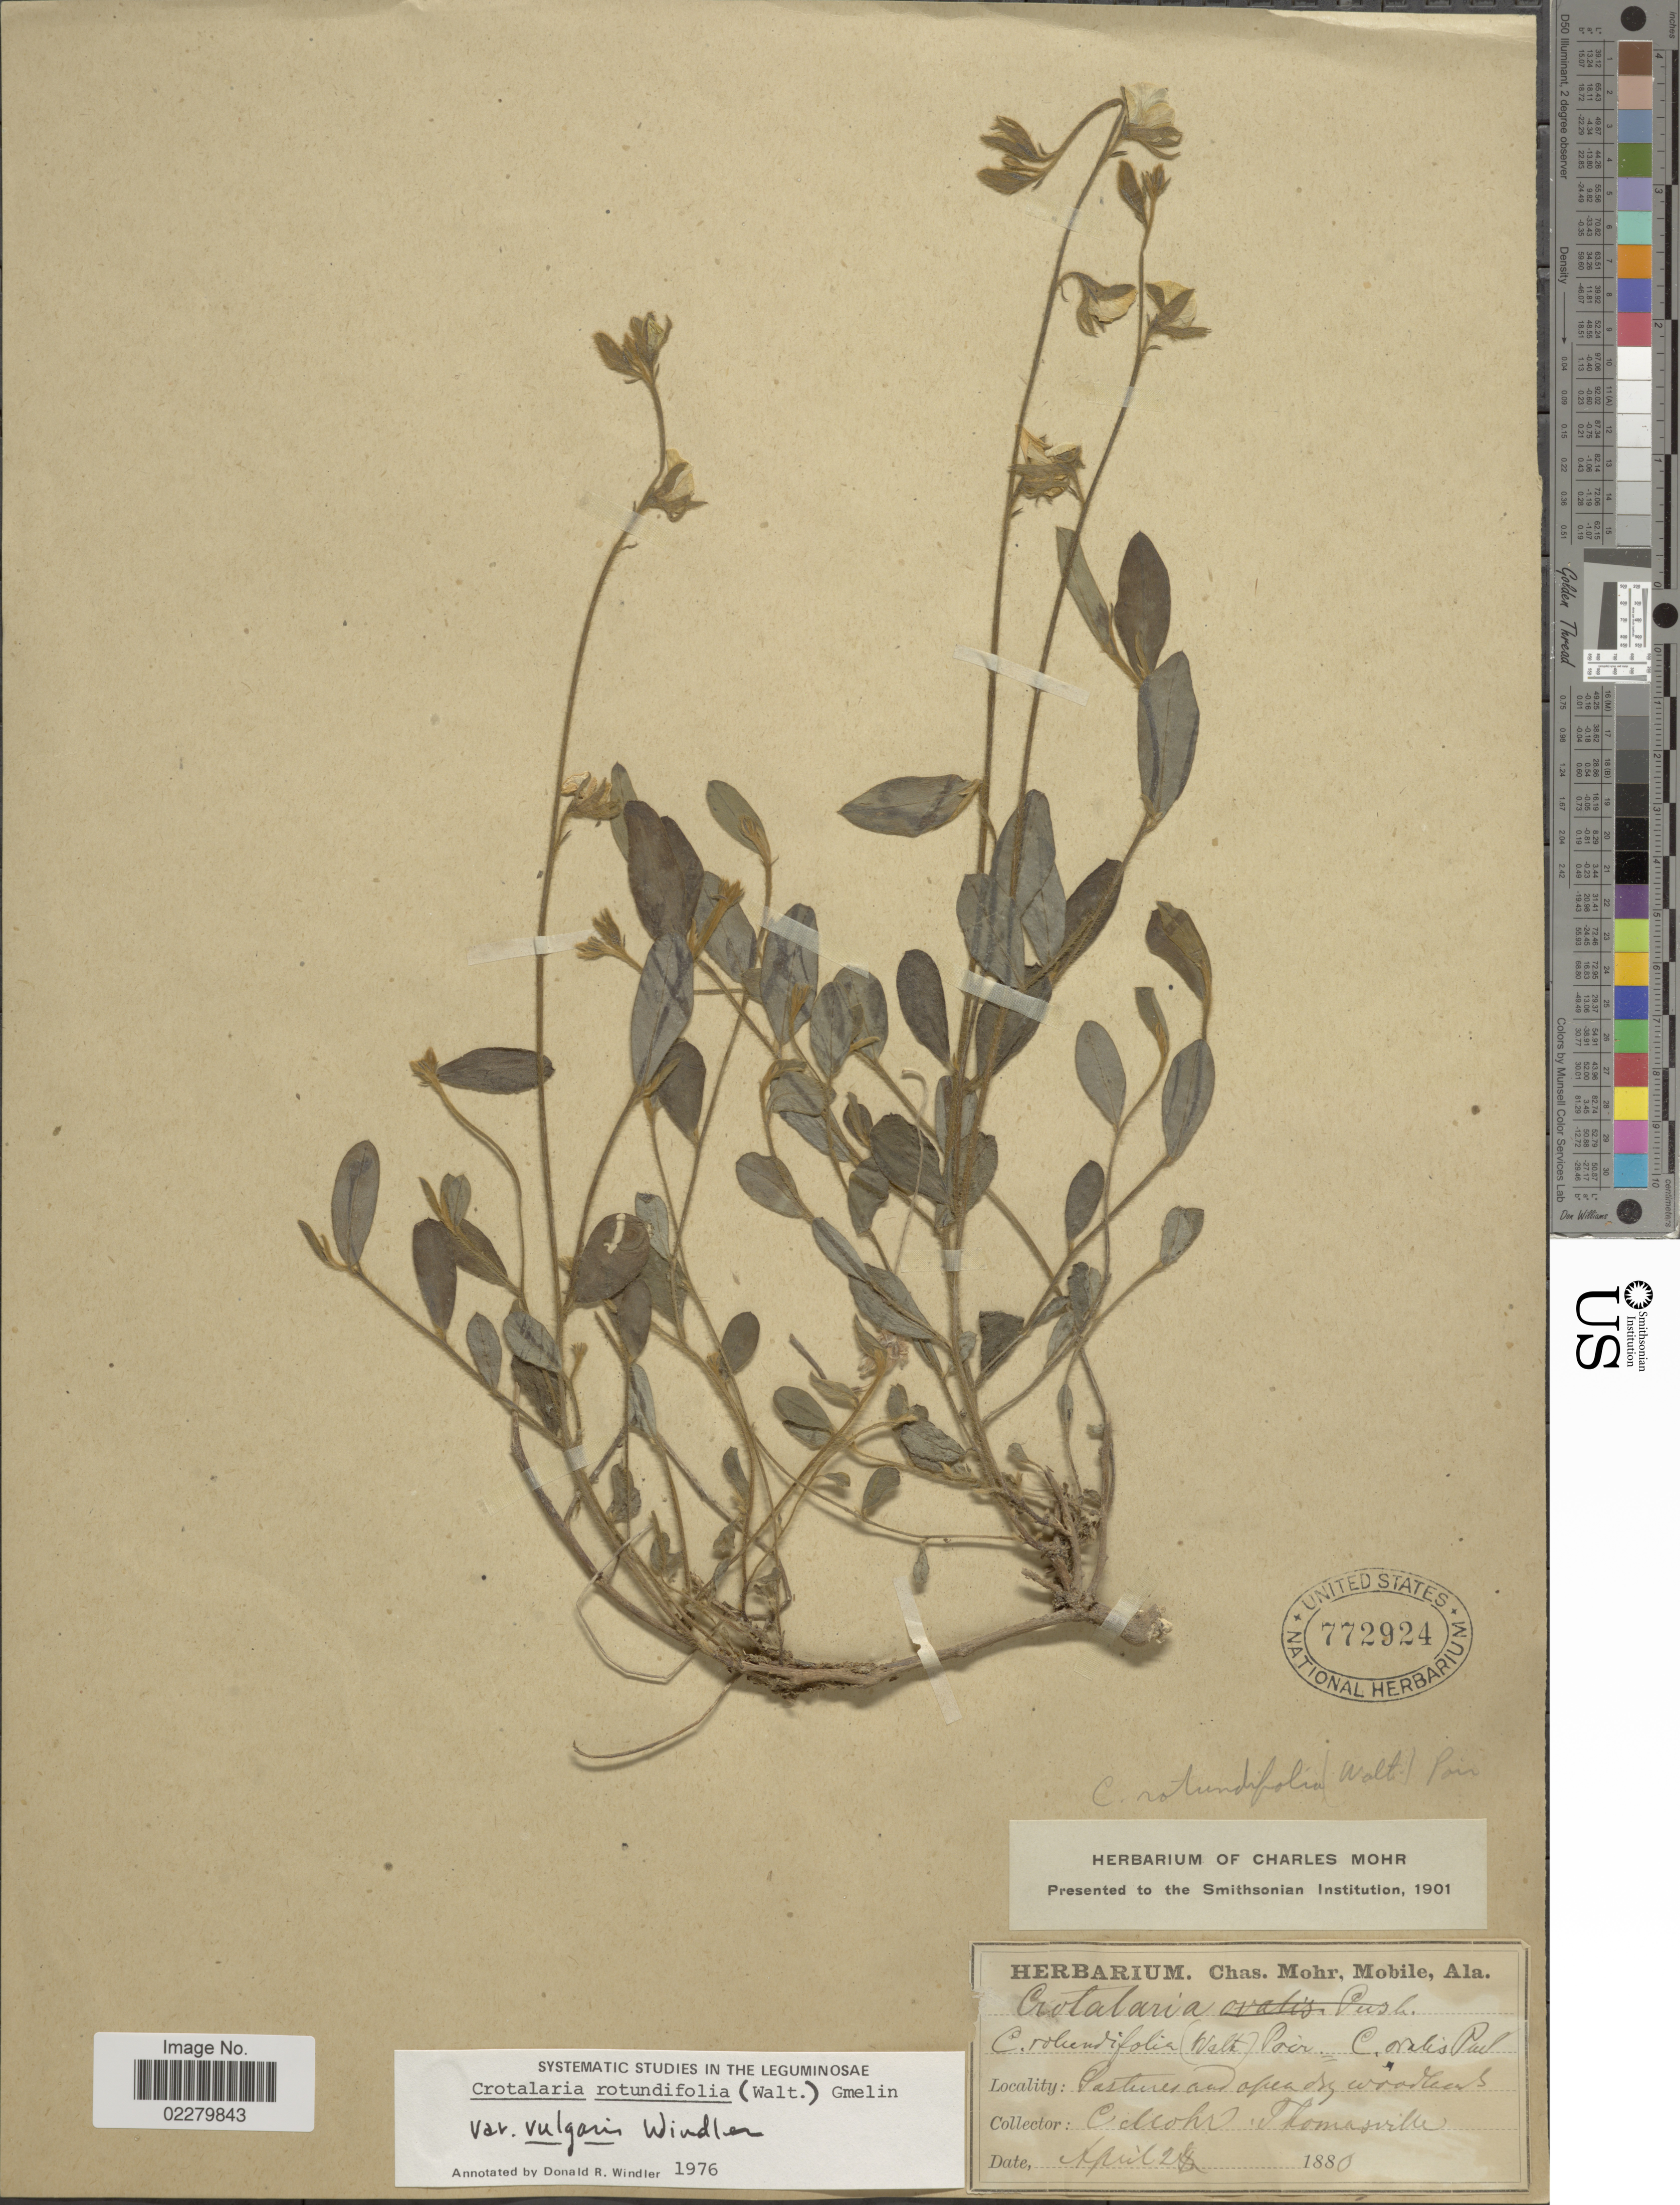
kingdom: Plantae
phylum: Tracheophyta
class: Magnoliopsida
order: Fabales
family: Fabaceae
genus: Crotalaria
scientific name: Crotalaria rotundifolia var. vulgaris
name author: Windler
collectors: C. T. Mohr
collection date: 1880-04-02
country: United States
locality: Thomasville.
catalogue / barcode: US 772924